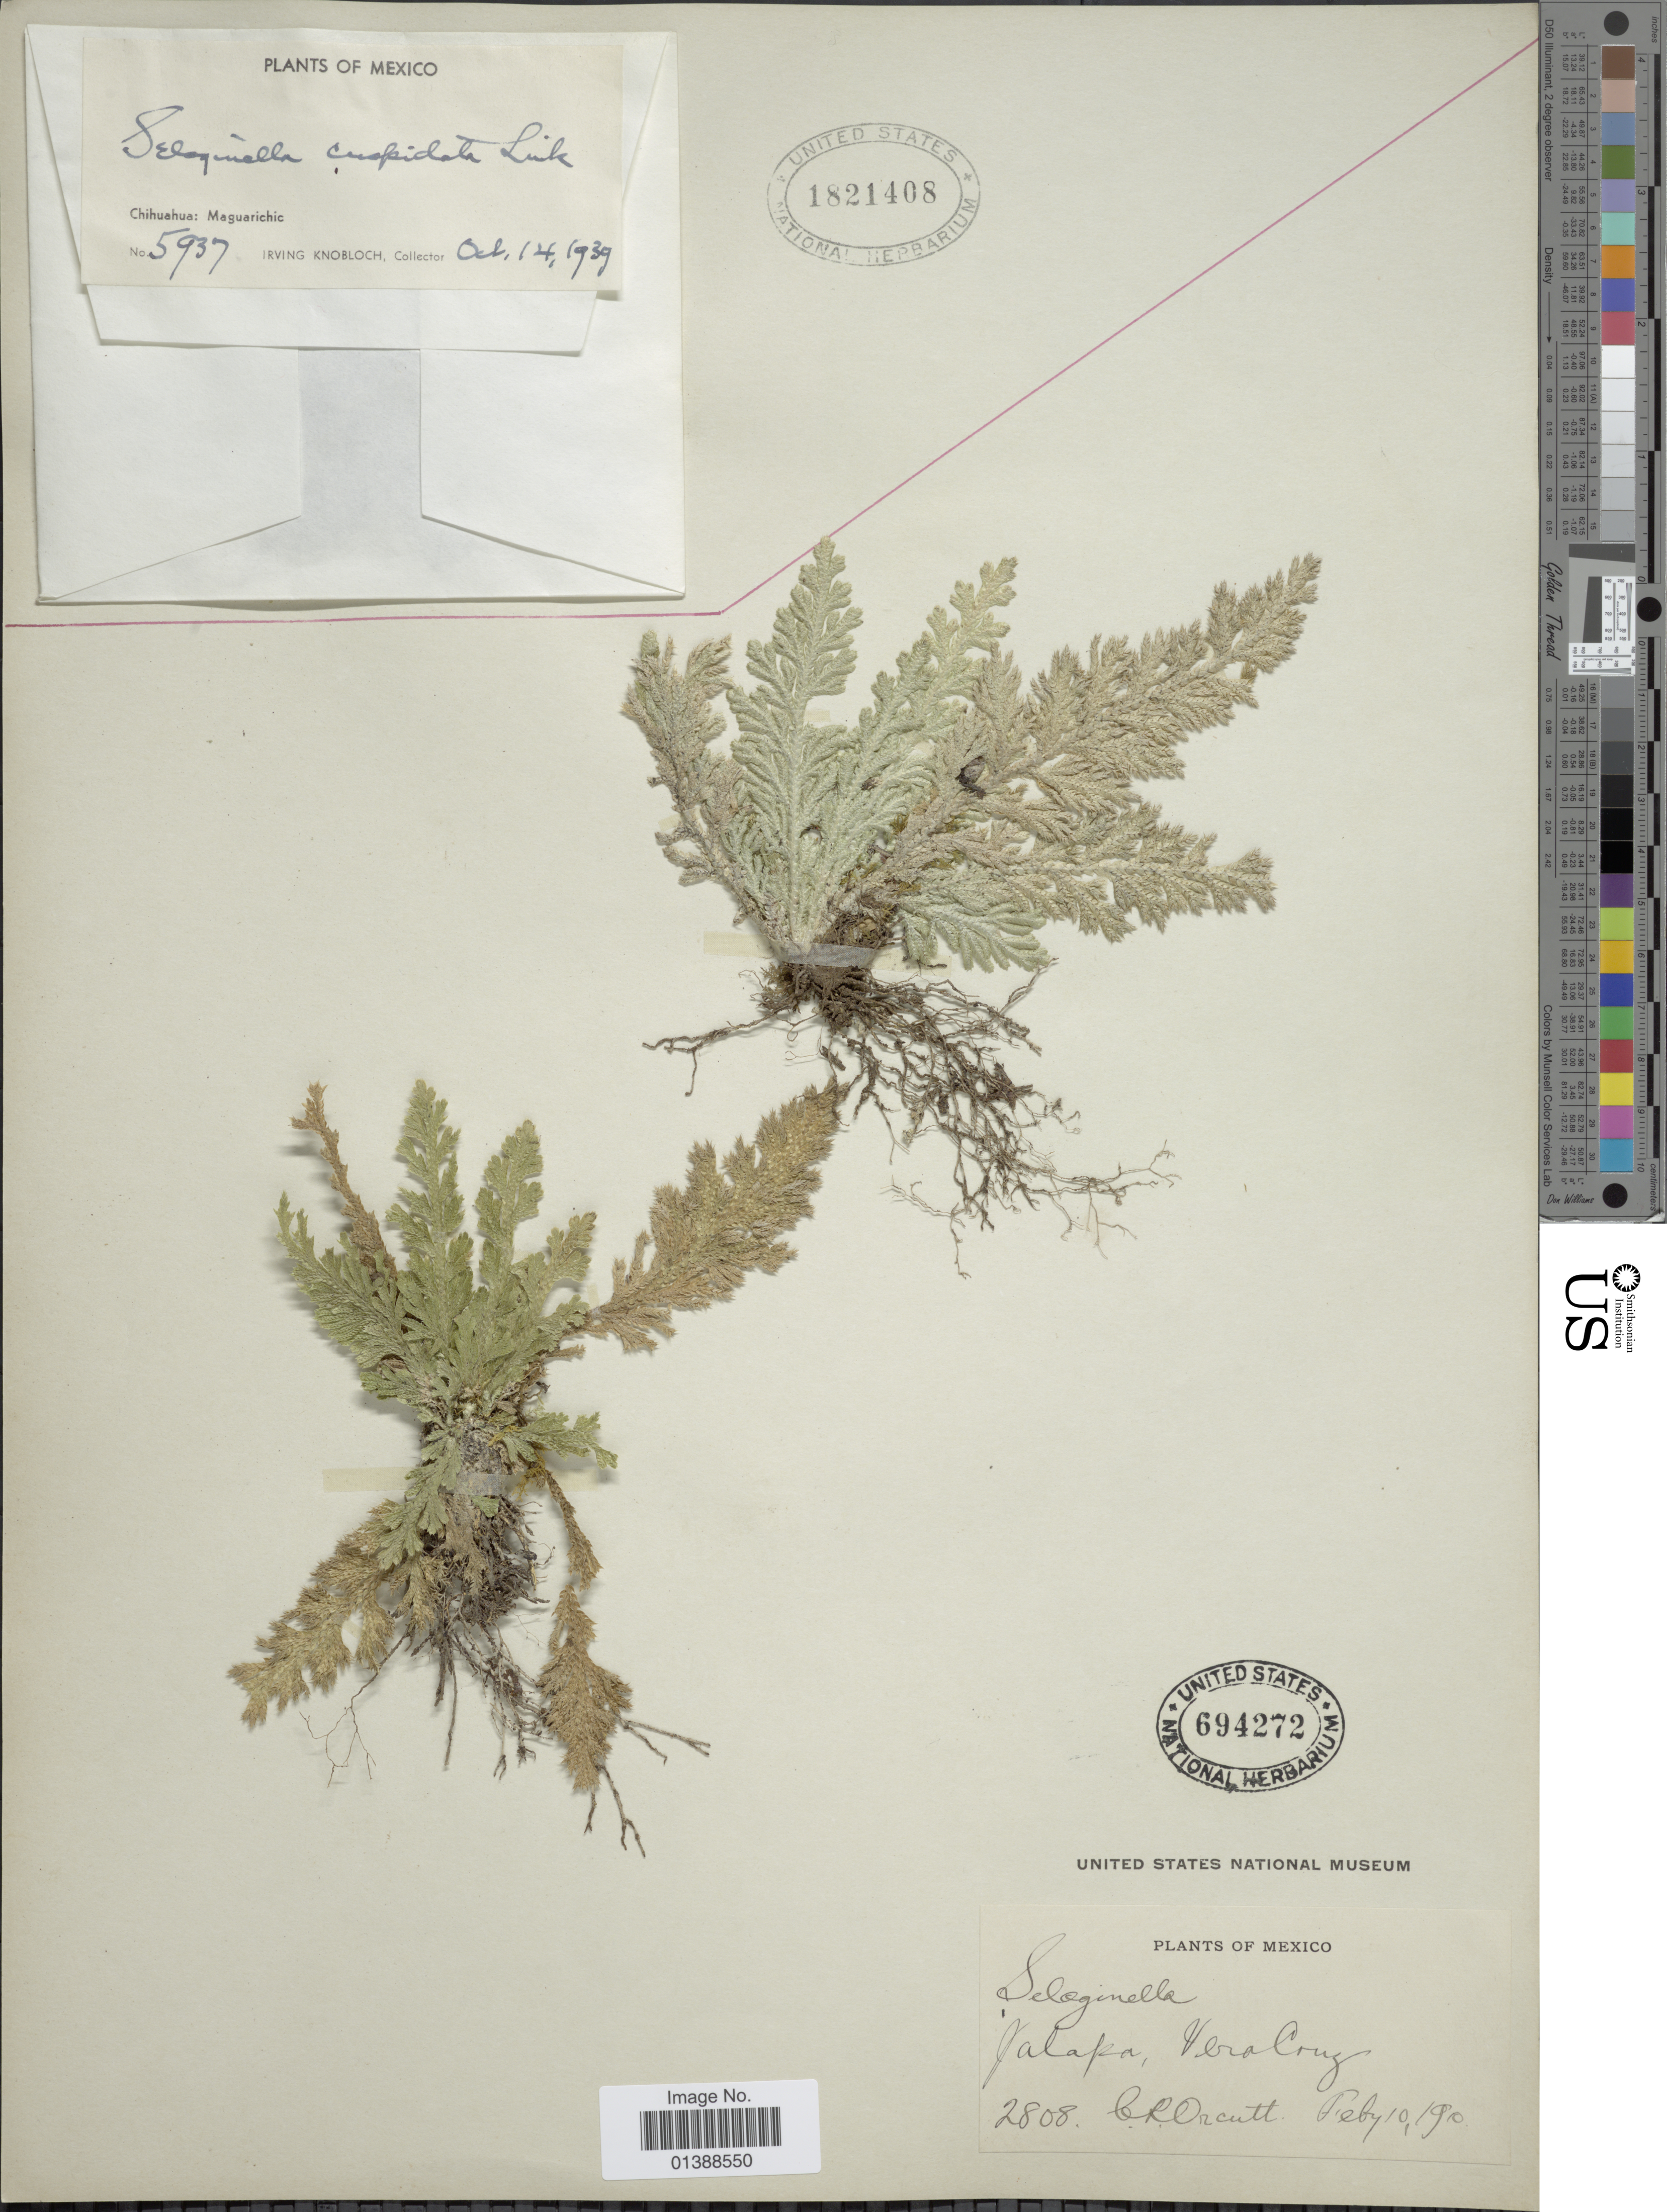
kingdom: Plantae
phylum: Tracheophyta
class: Lycopodiopsida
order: Selaginellales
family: Selaginellaceae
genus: Selaginella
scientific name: Selaginella pallescens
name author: (C. Presl) Spring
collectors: C. R. Orcutt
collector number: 2808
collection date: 1910-02-10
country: Mexico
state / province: Veracruz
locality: Jalapa [Xalapa], Vera Cruz.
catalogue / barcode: US 694272